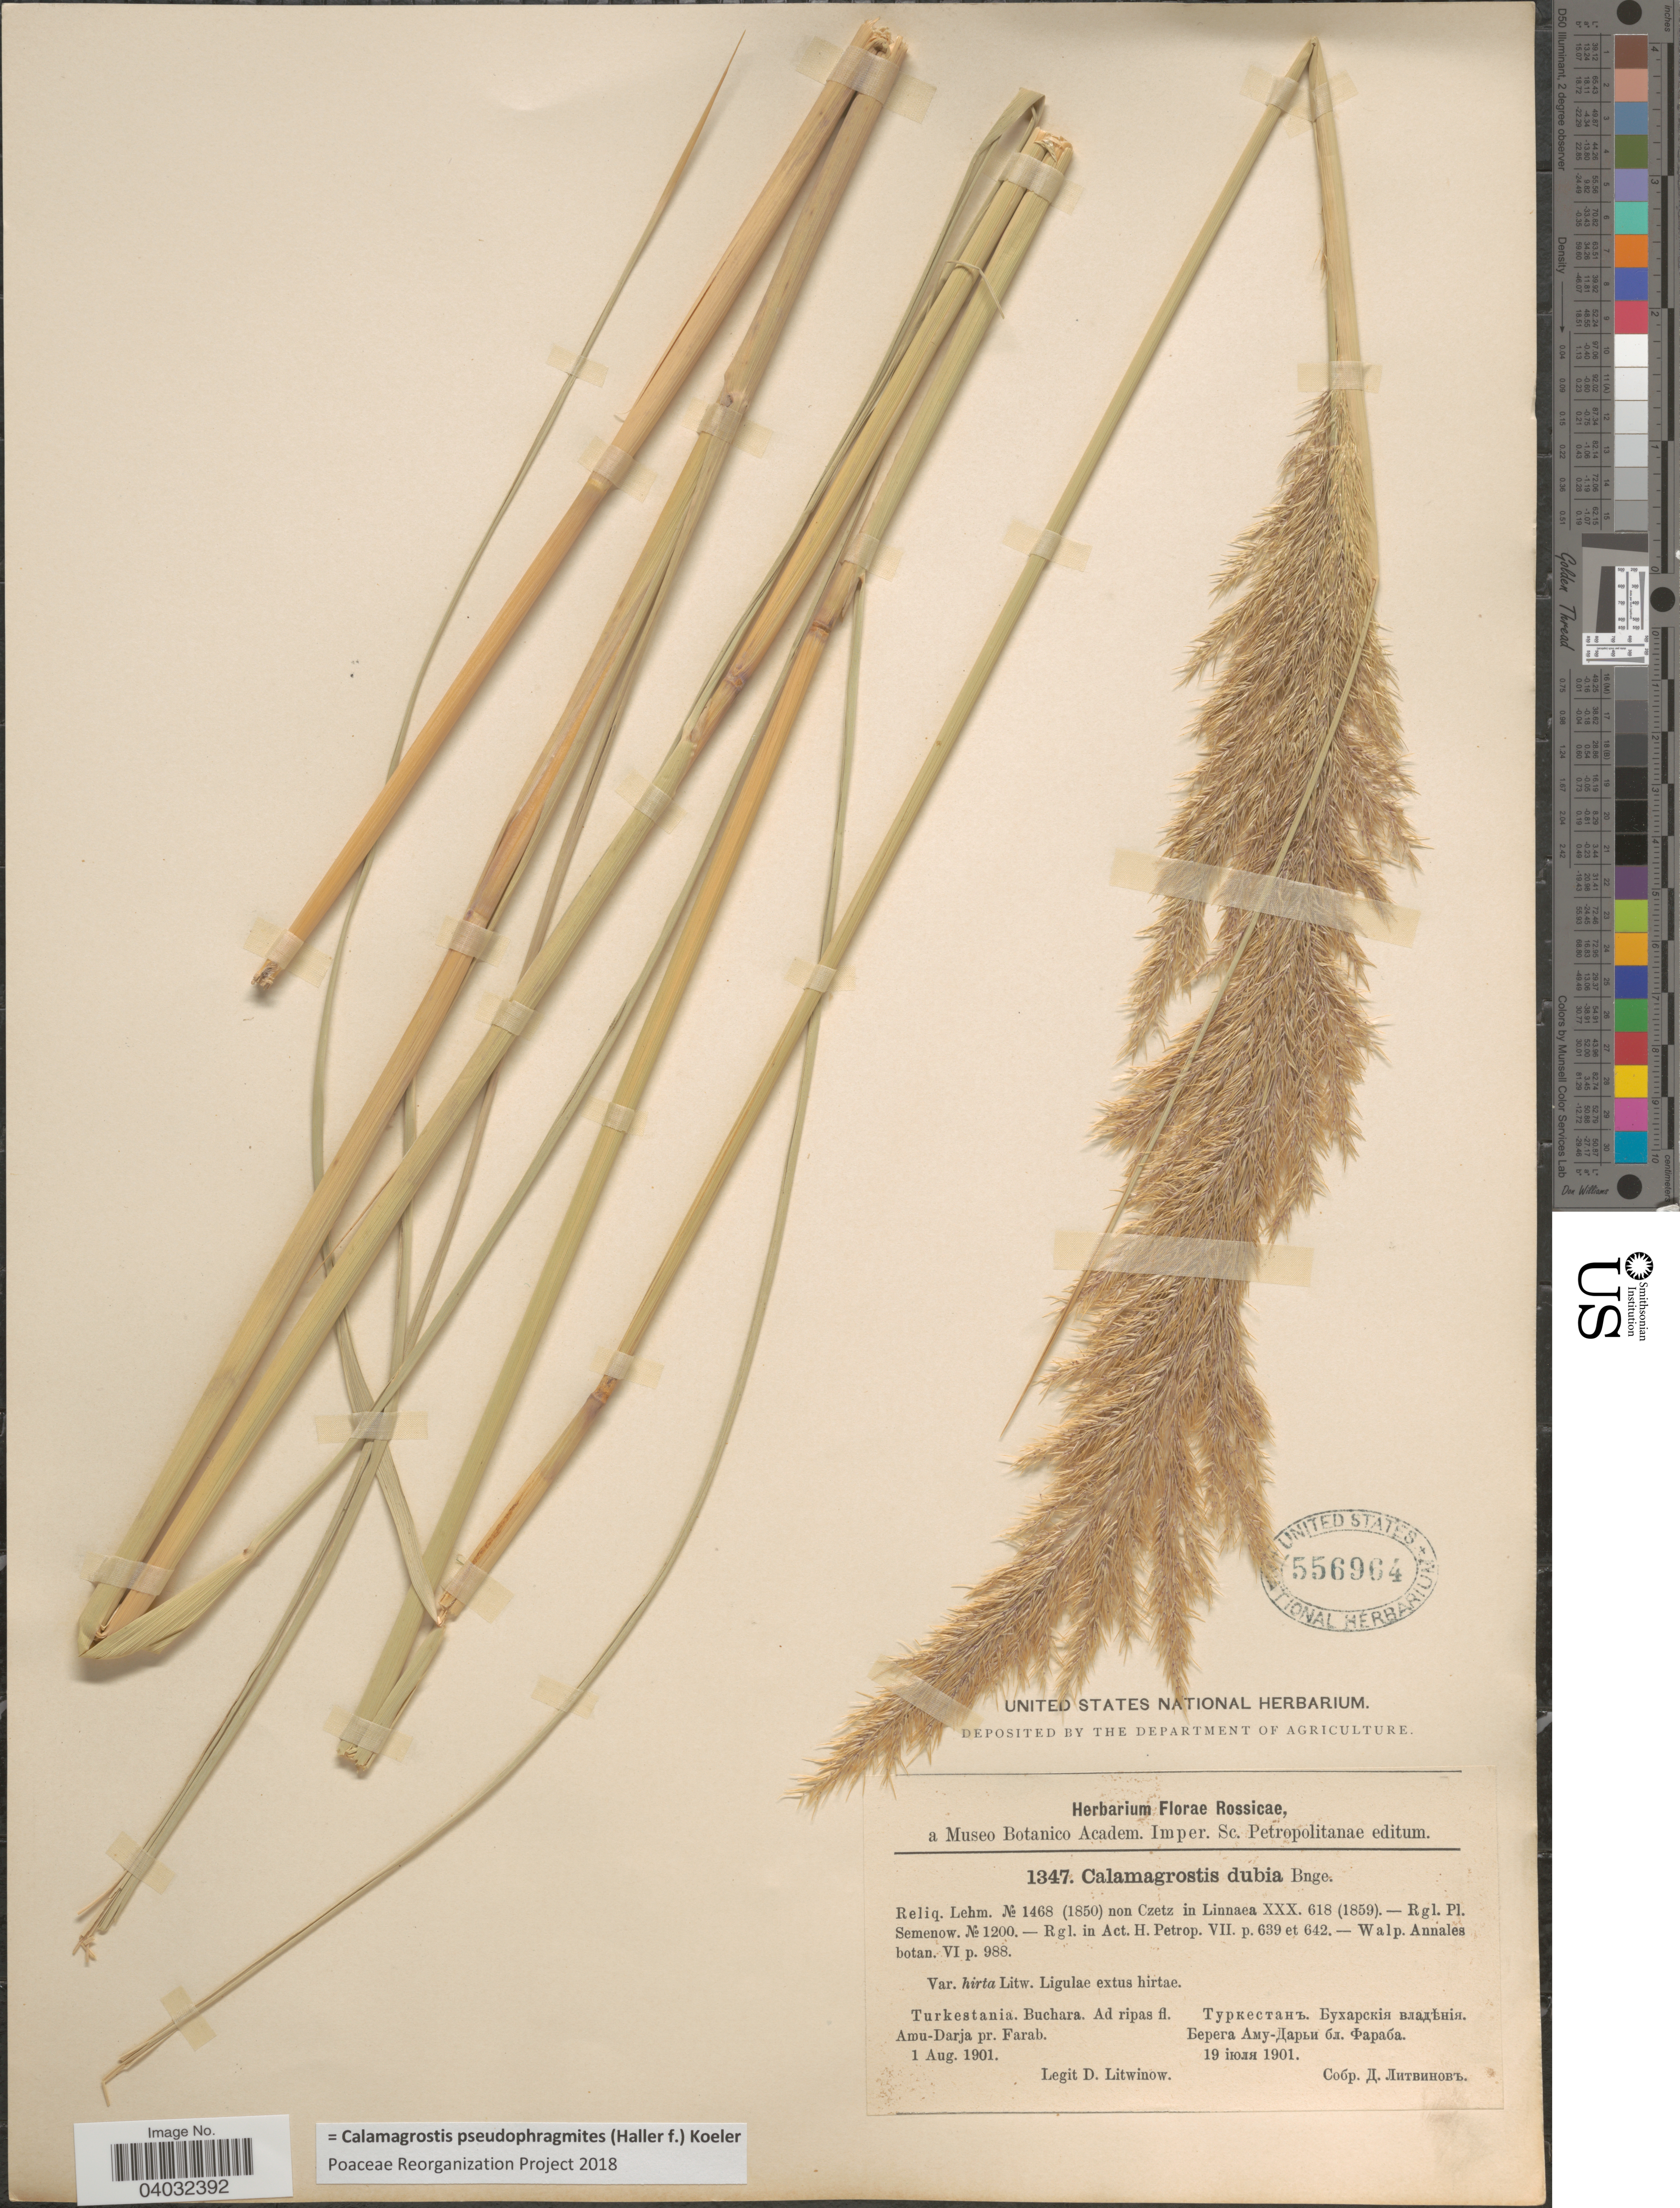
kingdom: Plantae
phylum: Tracheophyta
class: Liliopsida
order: Poales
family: Poaceae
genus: Calamagrostis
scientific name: Calamagrostis pseudophragmites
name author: (Haller f.) Koeler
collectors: D. Litwinow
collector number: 1347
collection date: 1901-08-01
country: Uzbekistan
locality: Turkestania. Buchara. Ad ripas fl. Amu-Darja pr. Farab.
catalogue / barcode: US 556964